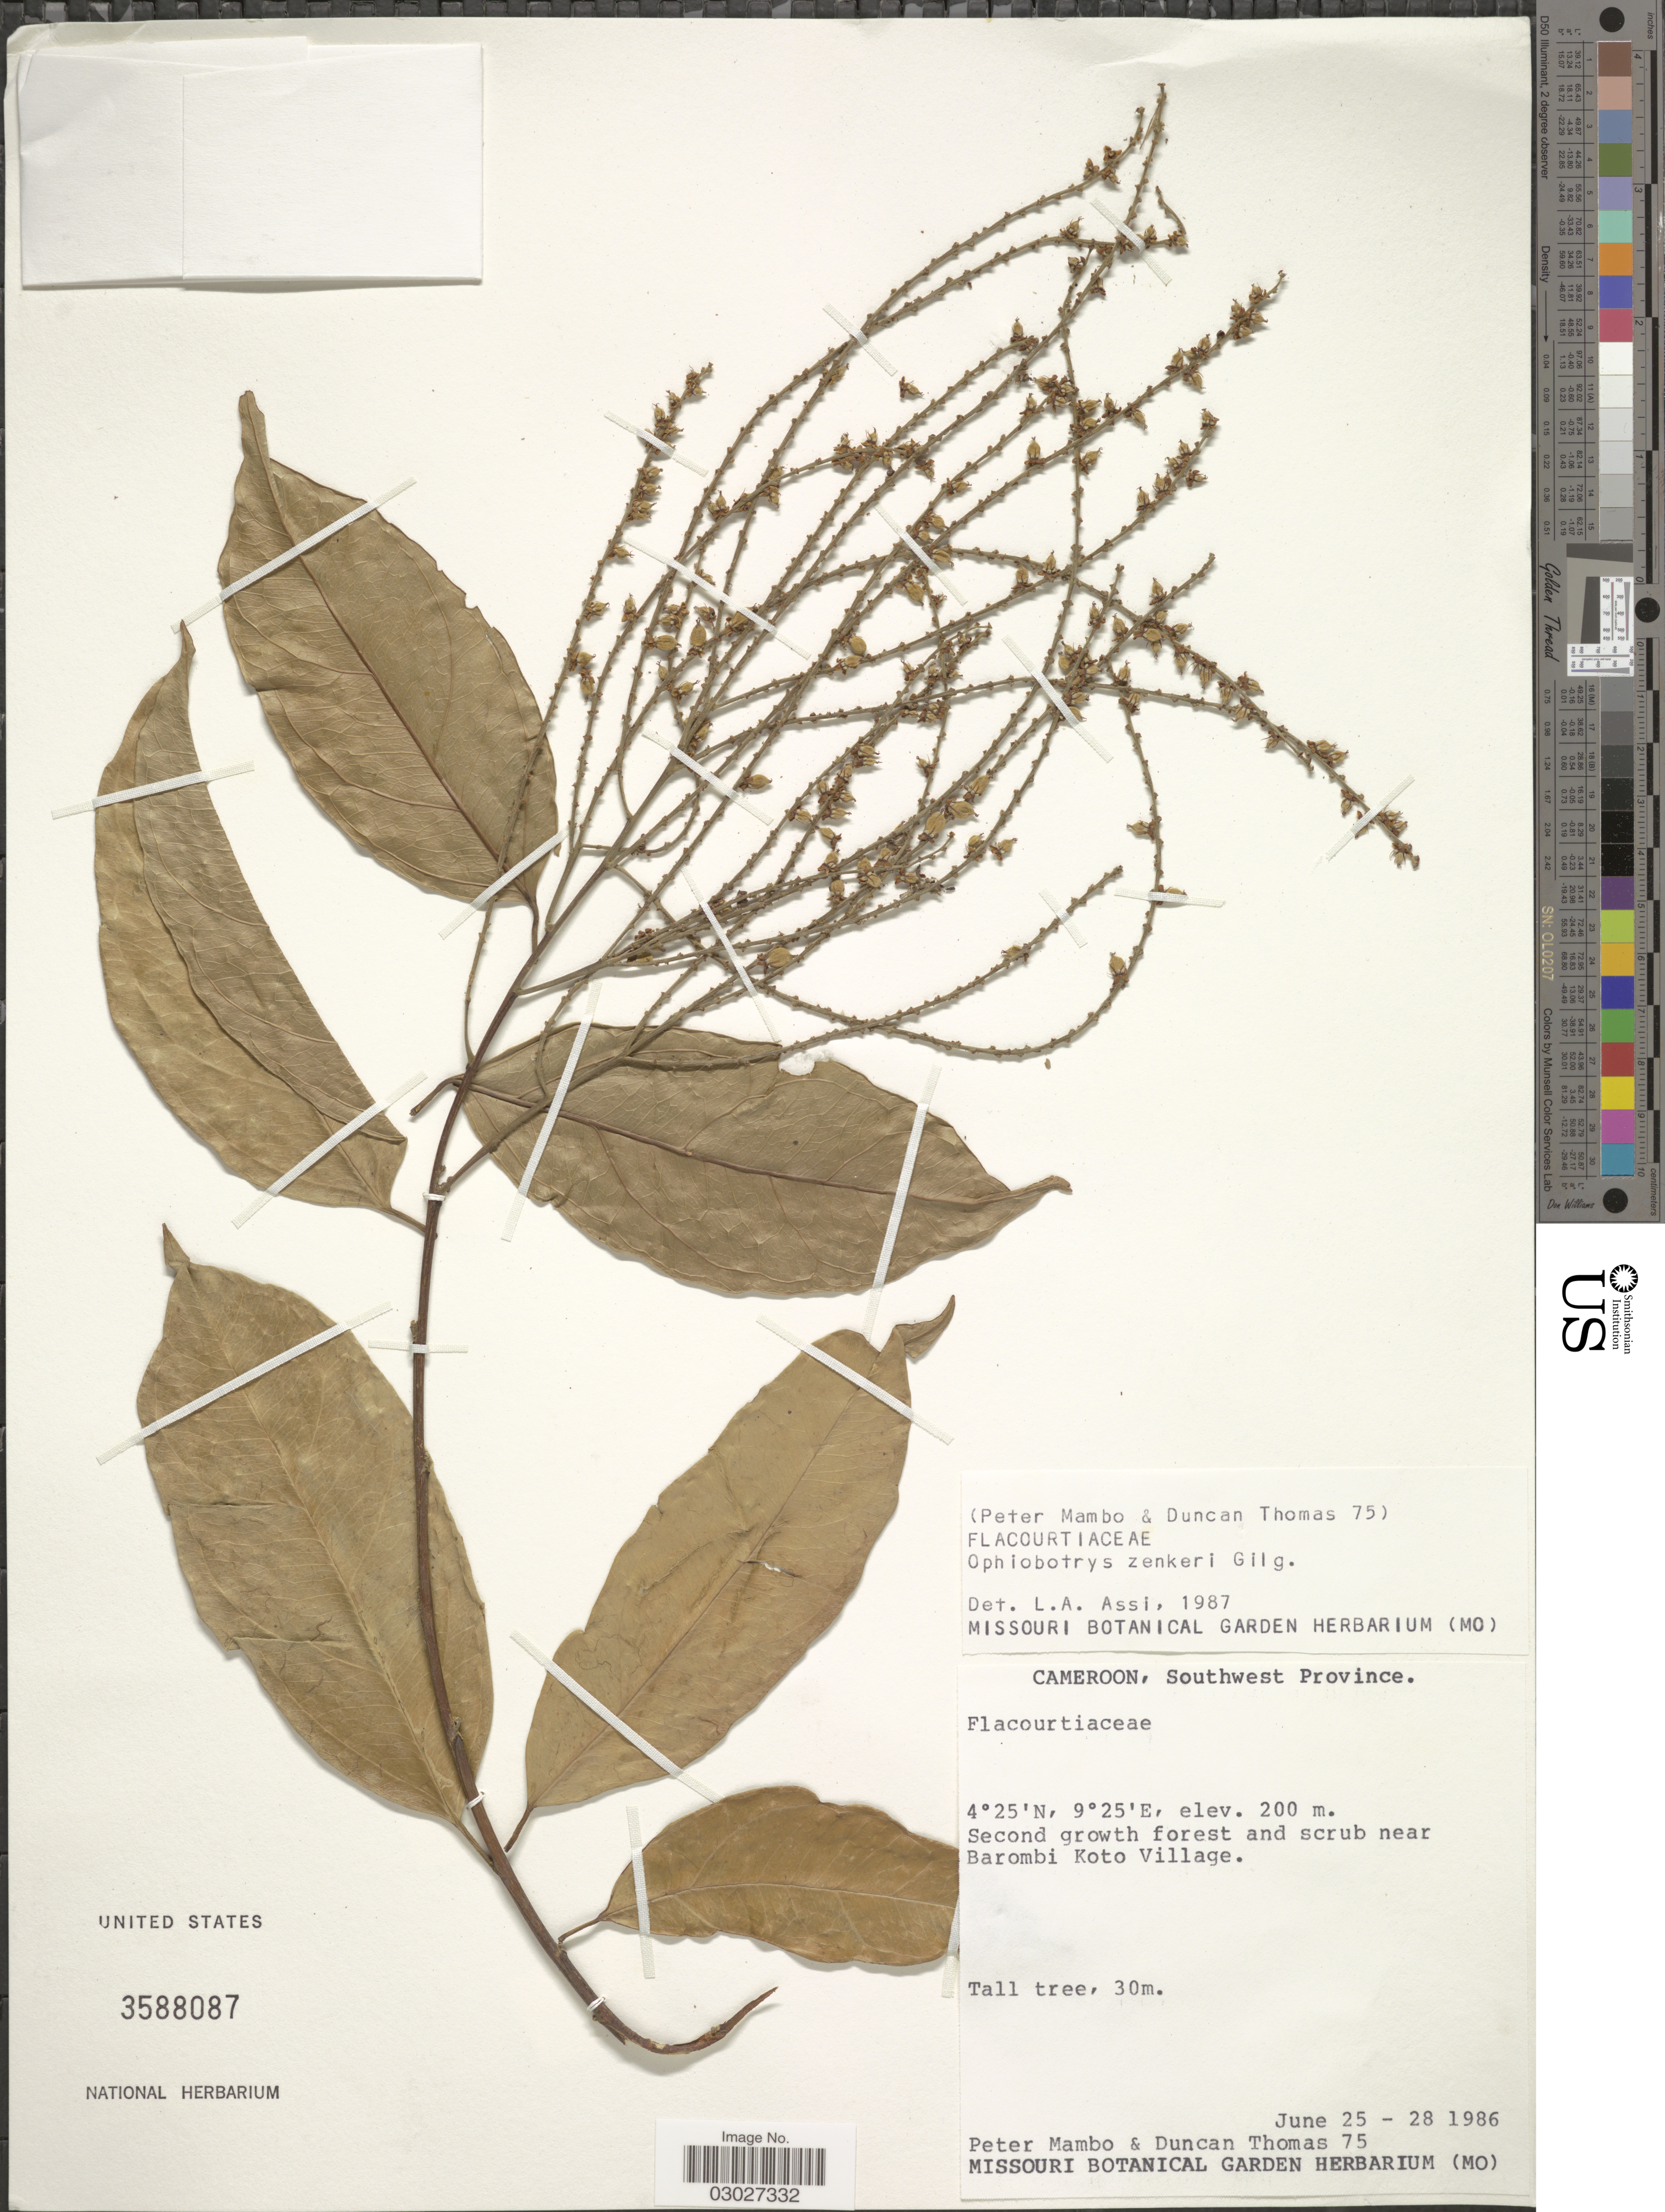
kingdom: Plantae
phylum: Tracheophyta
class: Magnoliopsida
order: Malpighiales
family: Salicaceae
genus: Dianyuea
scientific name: Dianyuea turbinata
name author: (H.J. Dong & H. Peng) C. Shang et al.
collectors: P. Mambo & D. W. Thomas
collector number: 75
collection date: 1986-06-25/1986-06-28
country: Cameroon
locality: Southwest Province. Second growth forest and scrub near Barombi Koto Village.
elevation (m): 200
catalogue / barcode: US 3588087